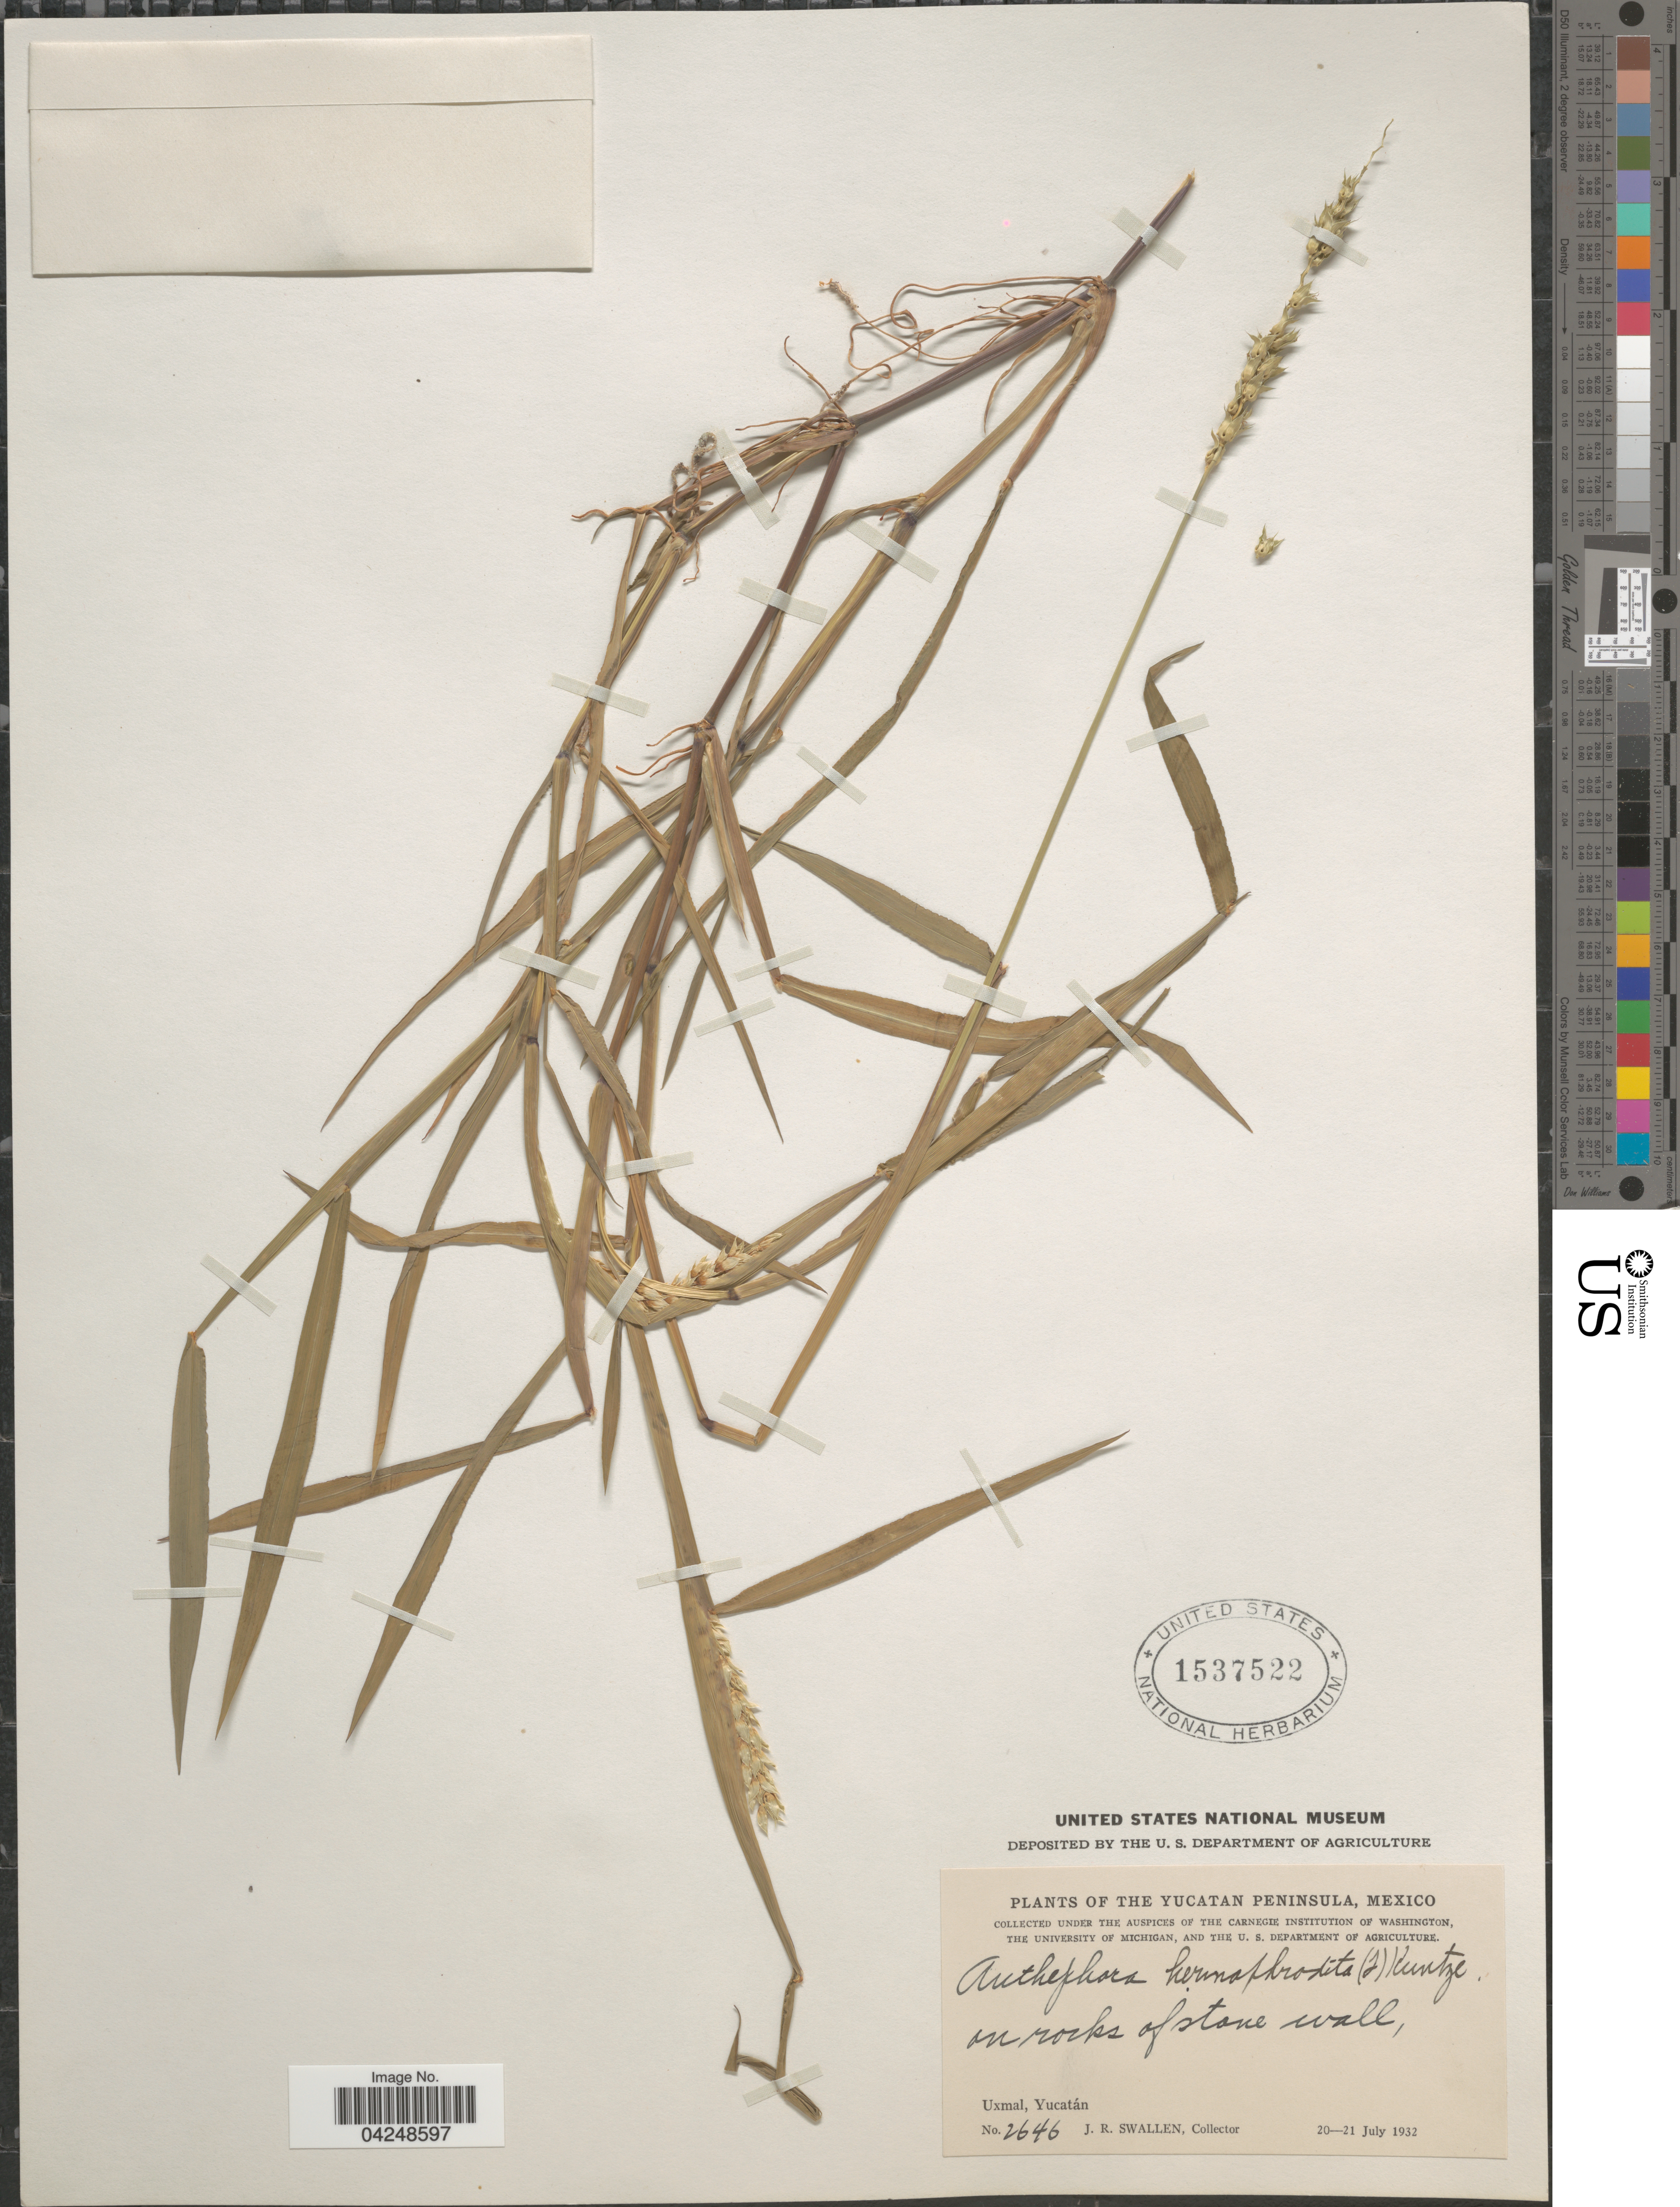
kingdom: Plantae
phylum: Tracheophyta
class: Liliopsida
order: Poales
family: Poaceae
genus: Anthephora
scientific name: Anthephora hermaphrodita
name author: (L.) Kuntze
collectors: J. R. Swallen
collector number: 2646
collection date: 1932-07-20/1932-07-21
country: Mexico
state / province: Yucatán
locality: The Yucatan Peninsula. On rocks of stone wall, Uxmal.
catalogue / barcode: US 1537522